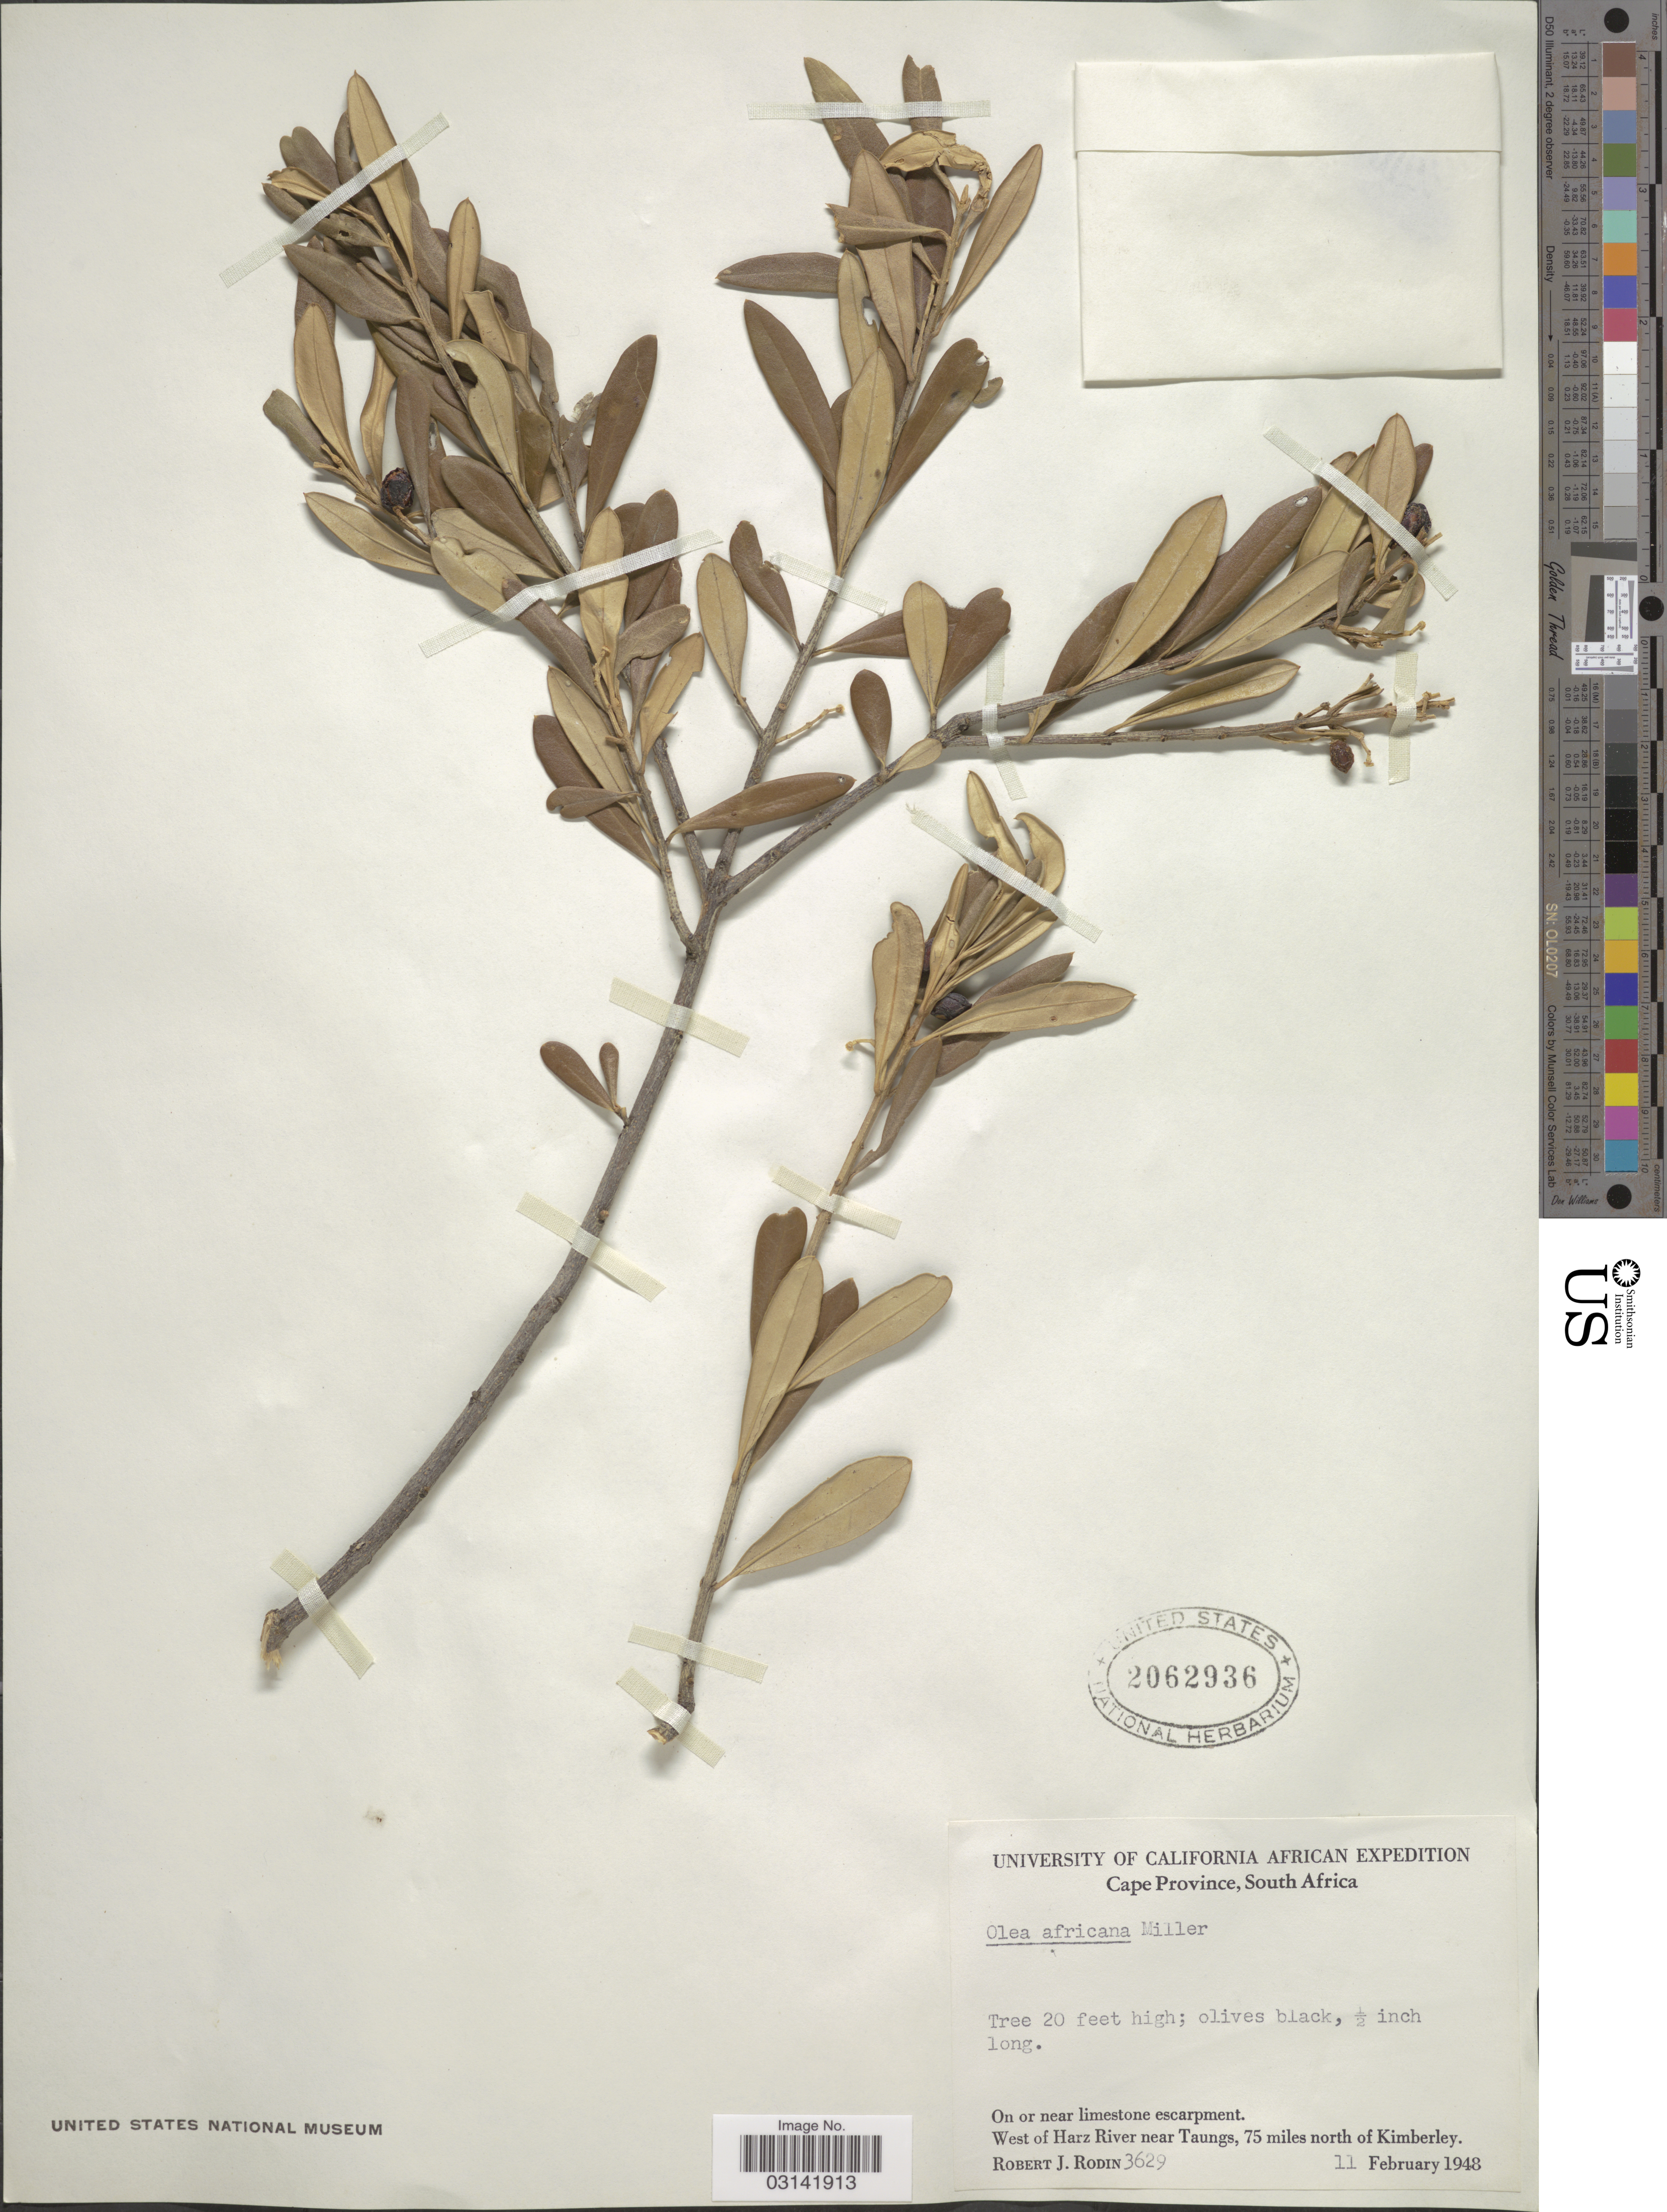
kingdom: Plantae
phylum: Tracheophyta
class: Magnoliopsida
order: Lamiales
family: Oleaceae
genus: Olea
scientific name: Olea africana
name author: Mill.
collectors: R. J. Rodin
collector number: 3629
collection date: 1948-02-11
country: South Africa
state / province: Northern Cape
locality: On or near limestone escarpment. West of Harz River near Taungs, 75 miles north of Kimberley.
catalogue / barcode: US 2062936